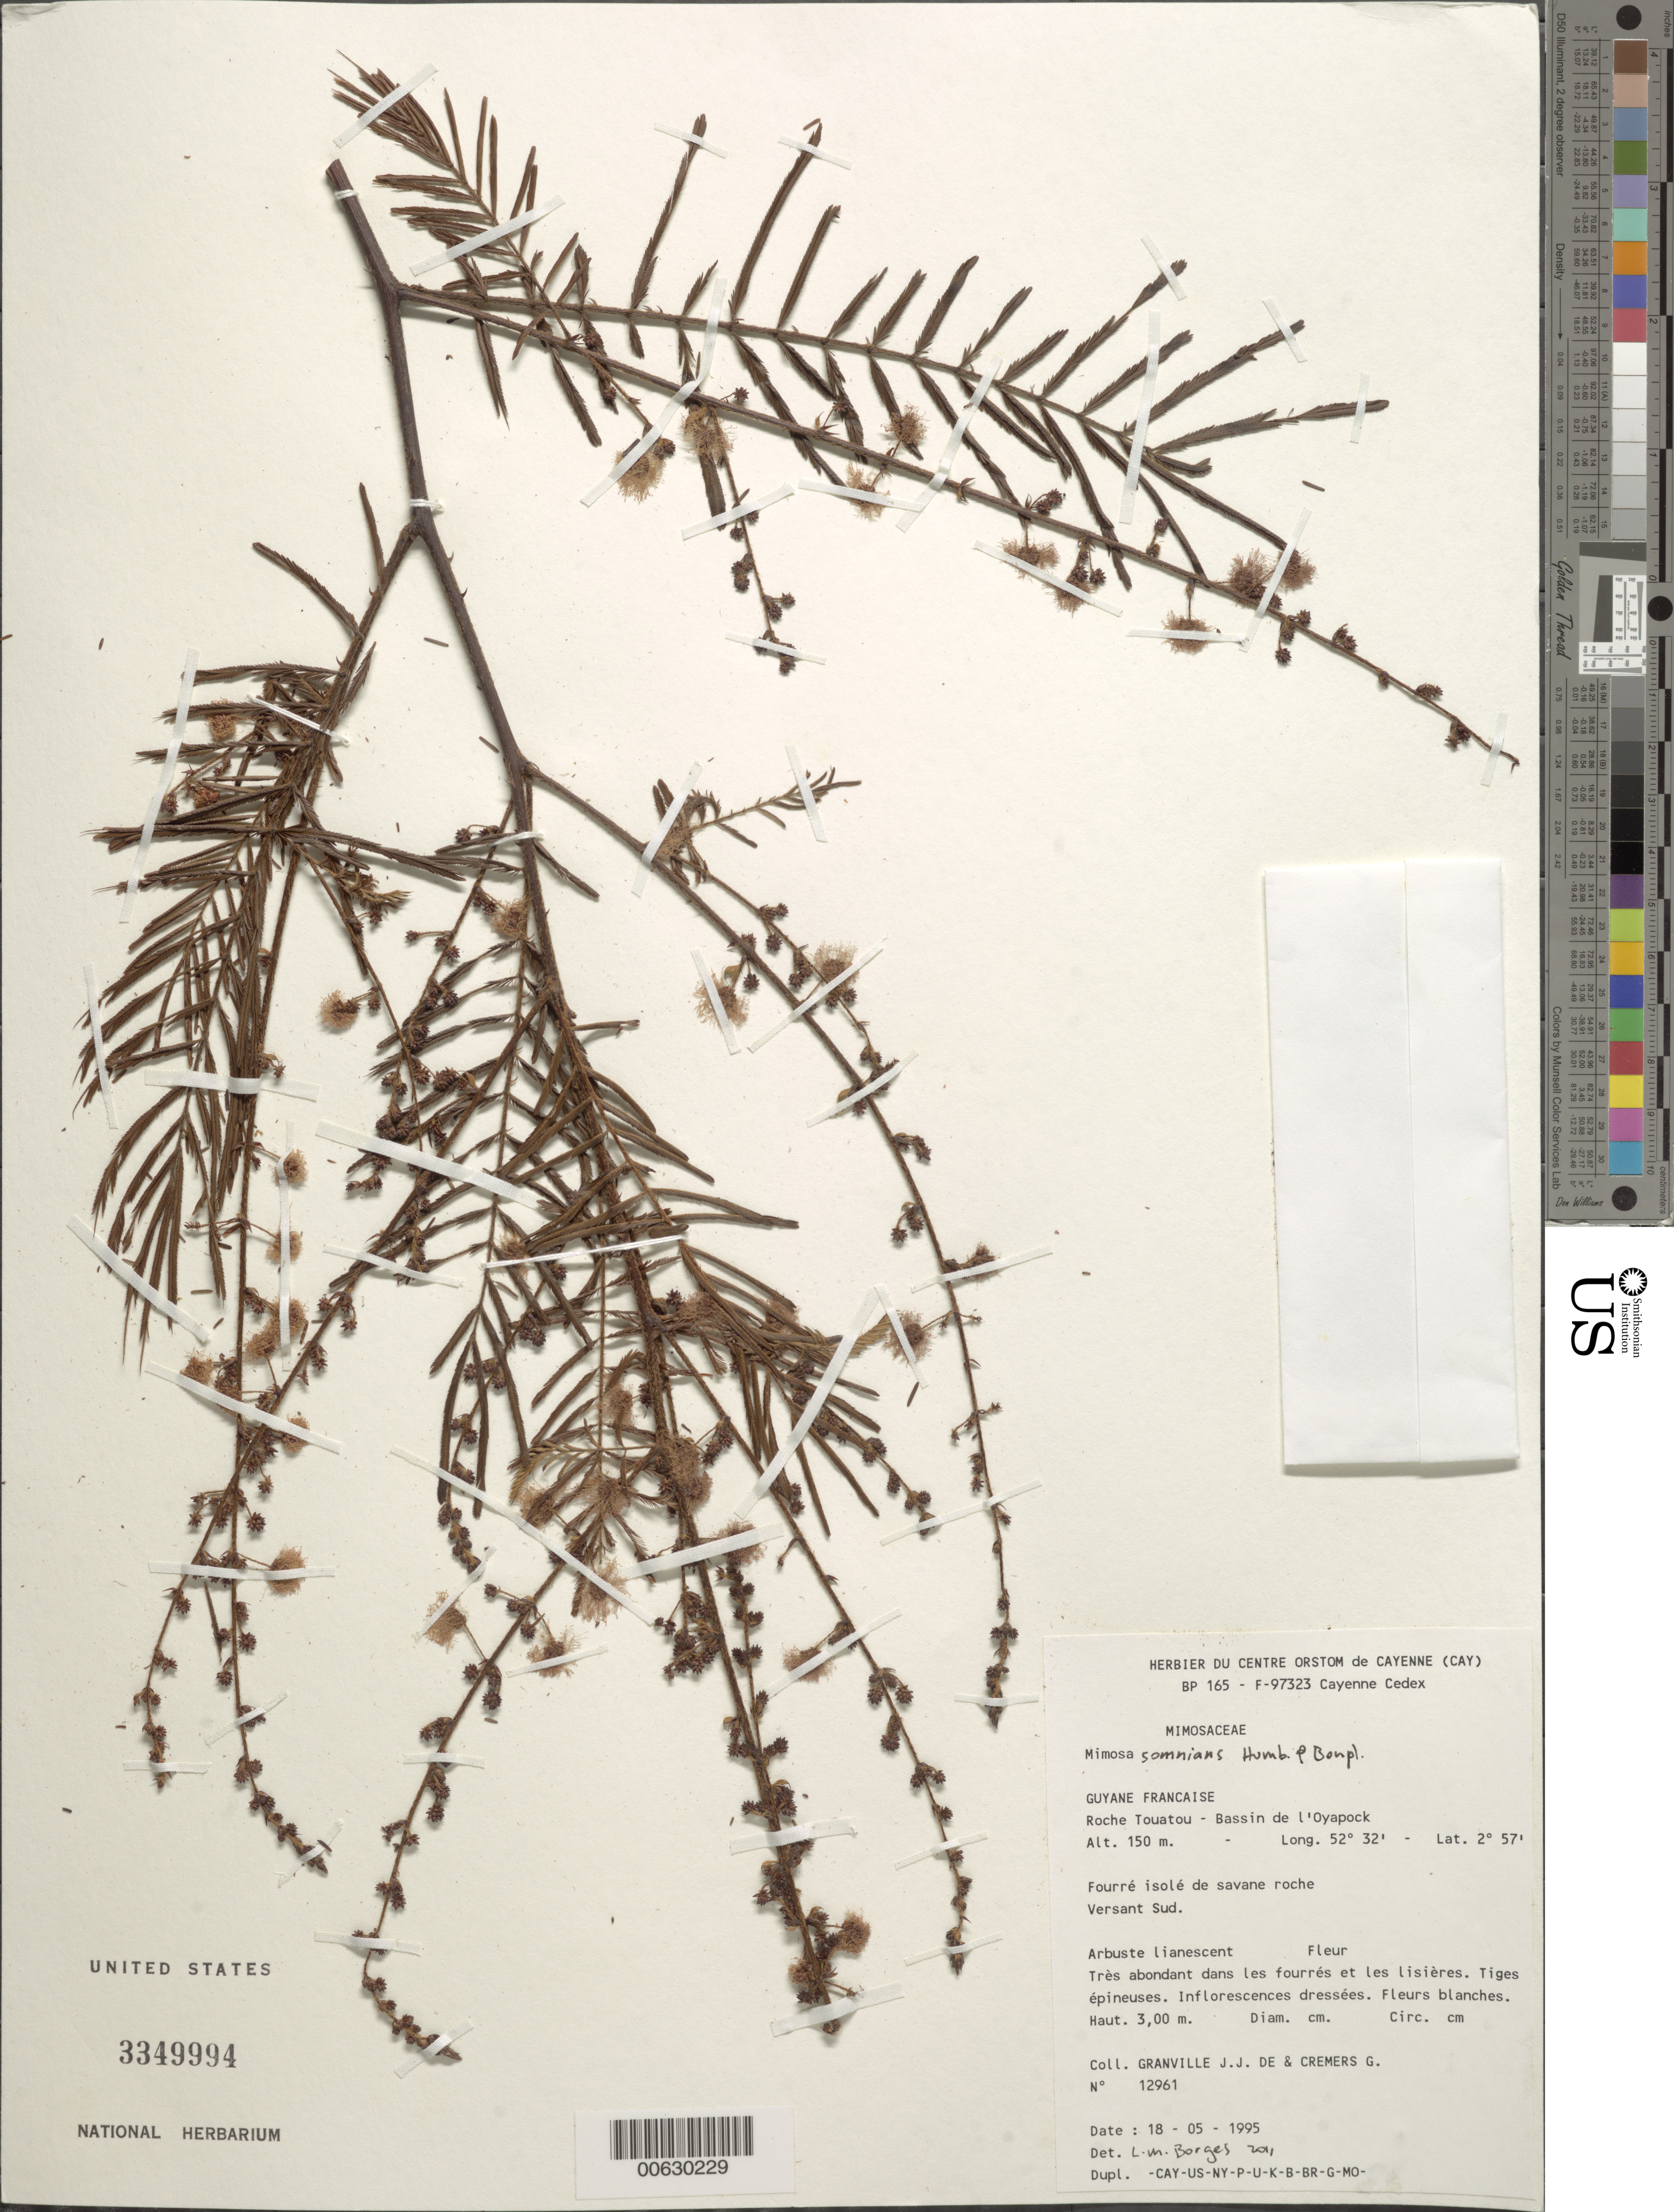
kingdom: Plantae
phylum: Tracheophyta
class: Magnoliopsida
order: Fabales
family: Fabaceae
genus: Mimosa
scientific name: Mimosa somnians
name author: Humb. & Bonpl. ex Willd.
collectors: J.-J. de Granville & G. Cremers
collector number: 12961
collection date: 1995-05-18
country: French Guiana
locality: Roche Touatou - Bassin de l'Oyapock, Fourre isole de savane roche, Versant Sud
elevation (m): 150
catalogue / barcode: US 3349994